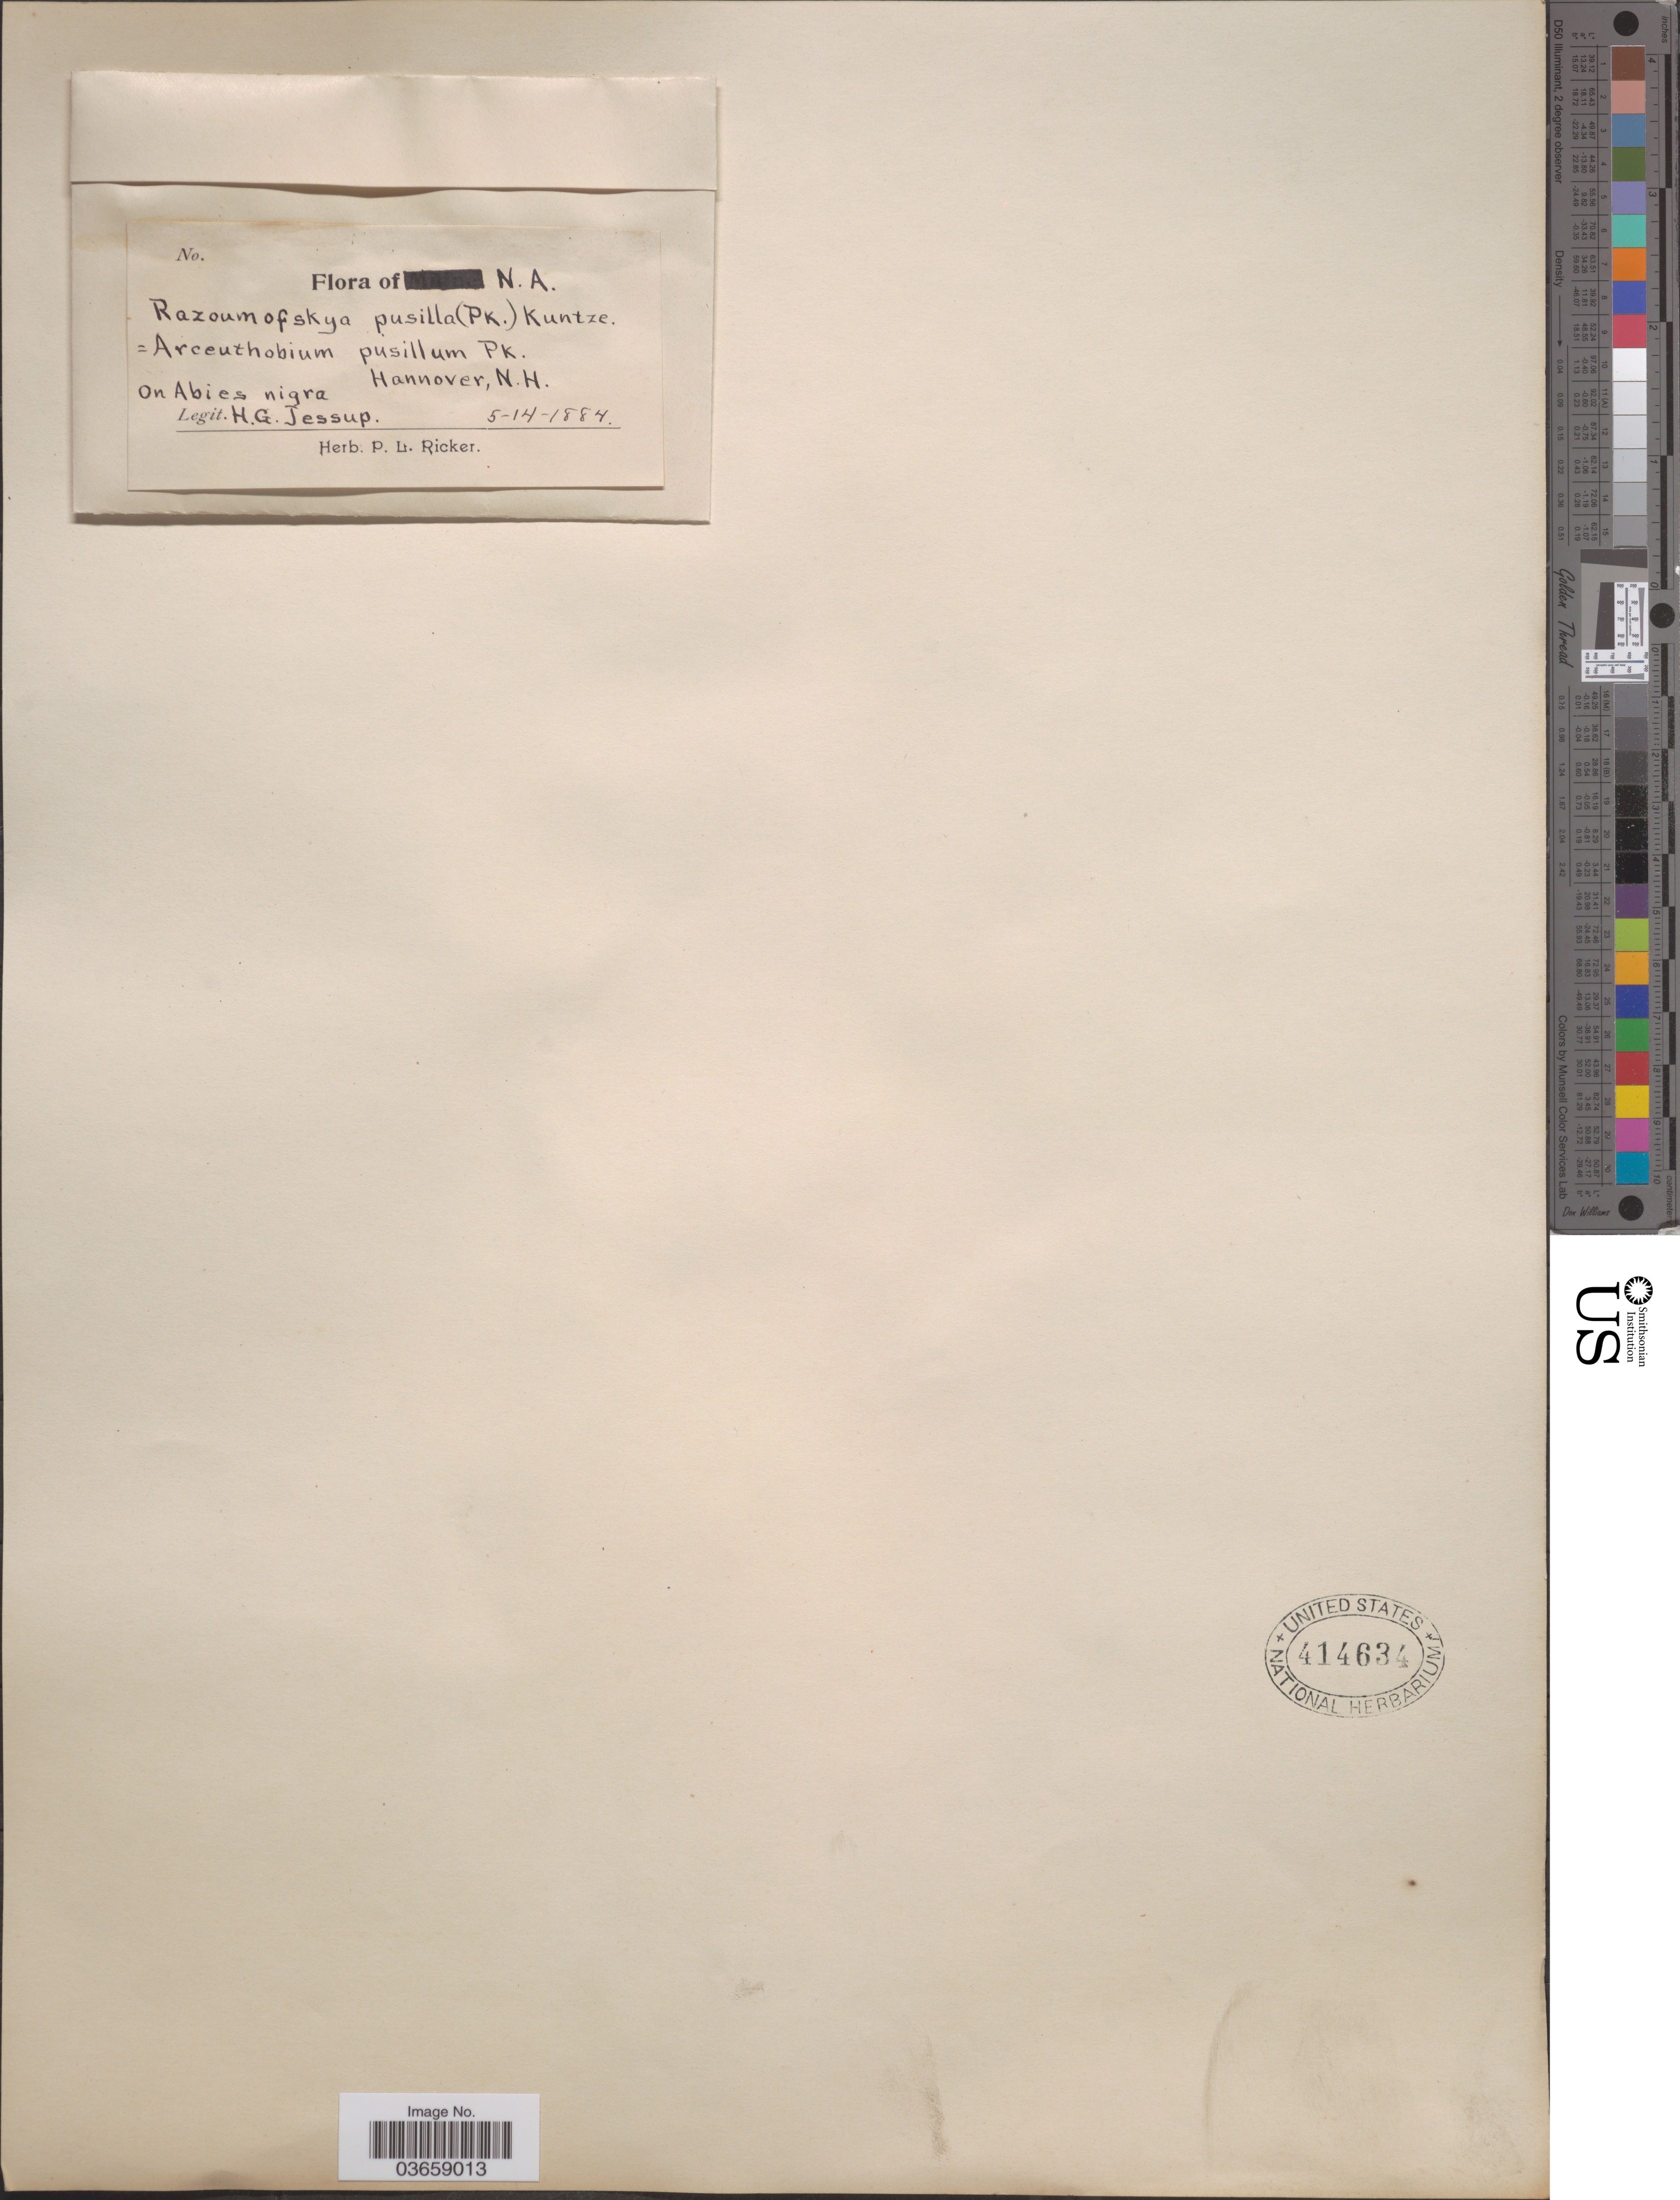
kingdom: Plantae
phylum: Tracheophyta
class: Magnoliopsida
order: Santalales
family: Viscaceae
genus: Arceuthobium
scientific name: Arceuthobium pusillum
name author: Peck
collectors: H. Jessup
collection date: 1884-05-14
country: United States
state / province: New Hampshire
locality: Hannover. N.A.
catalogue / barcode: US 414634